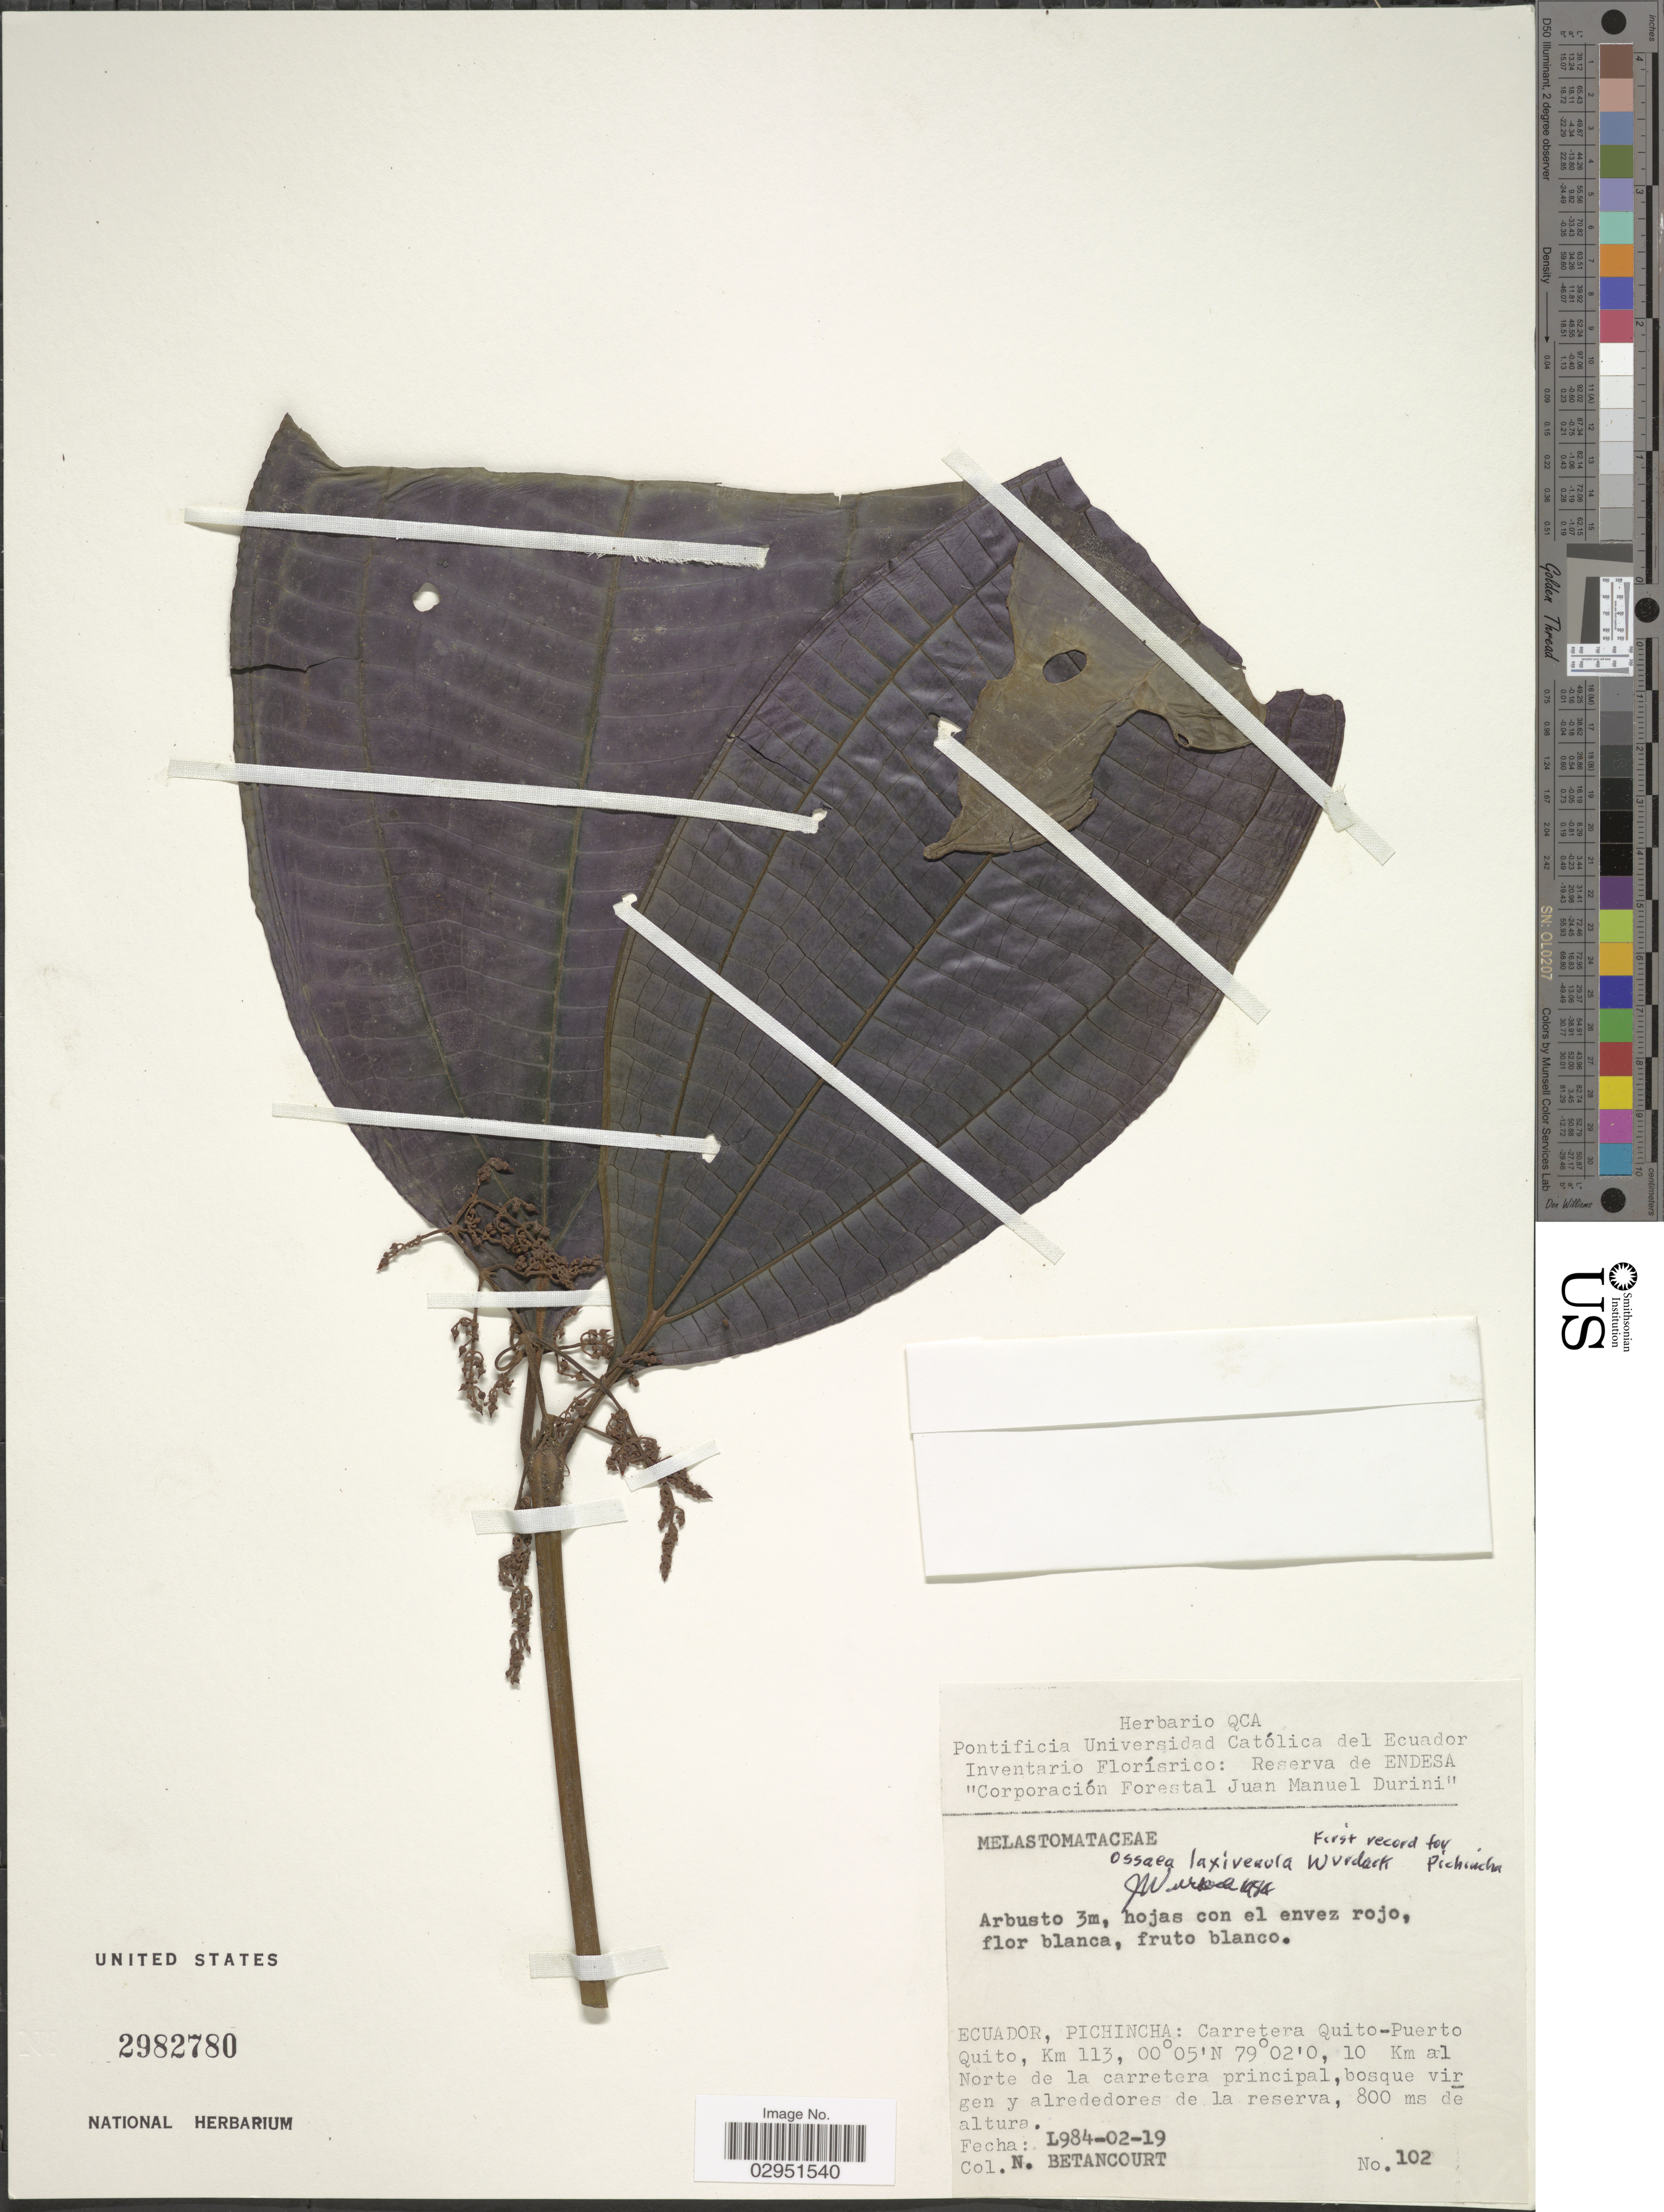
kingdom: Plantae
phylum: Tracheophyta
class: Magnoliopsida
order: Myrtales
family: Melastomataceae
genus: Ossaea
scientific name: Ossaea laxivenula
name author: Wurdack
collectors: N. Betancourt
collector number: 102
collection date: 1984-02-19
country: Ecuador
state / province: Pichincha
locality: Carretera Quito-Puerto Quito, Km 113, 10 Km al Norte de la carretera principal.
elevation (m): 800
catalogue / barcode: US 2982780